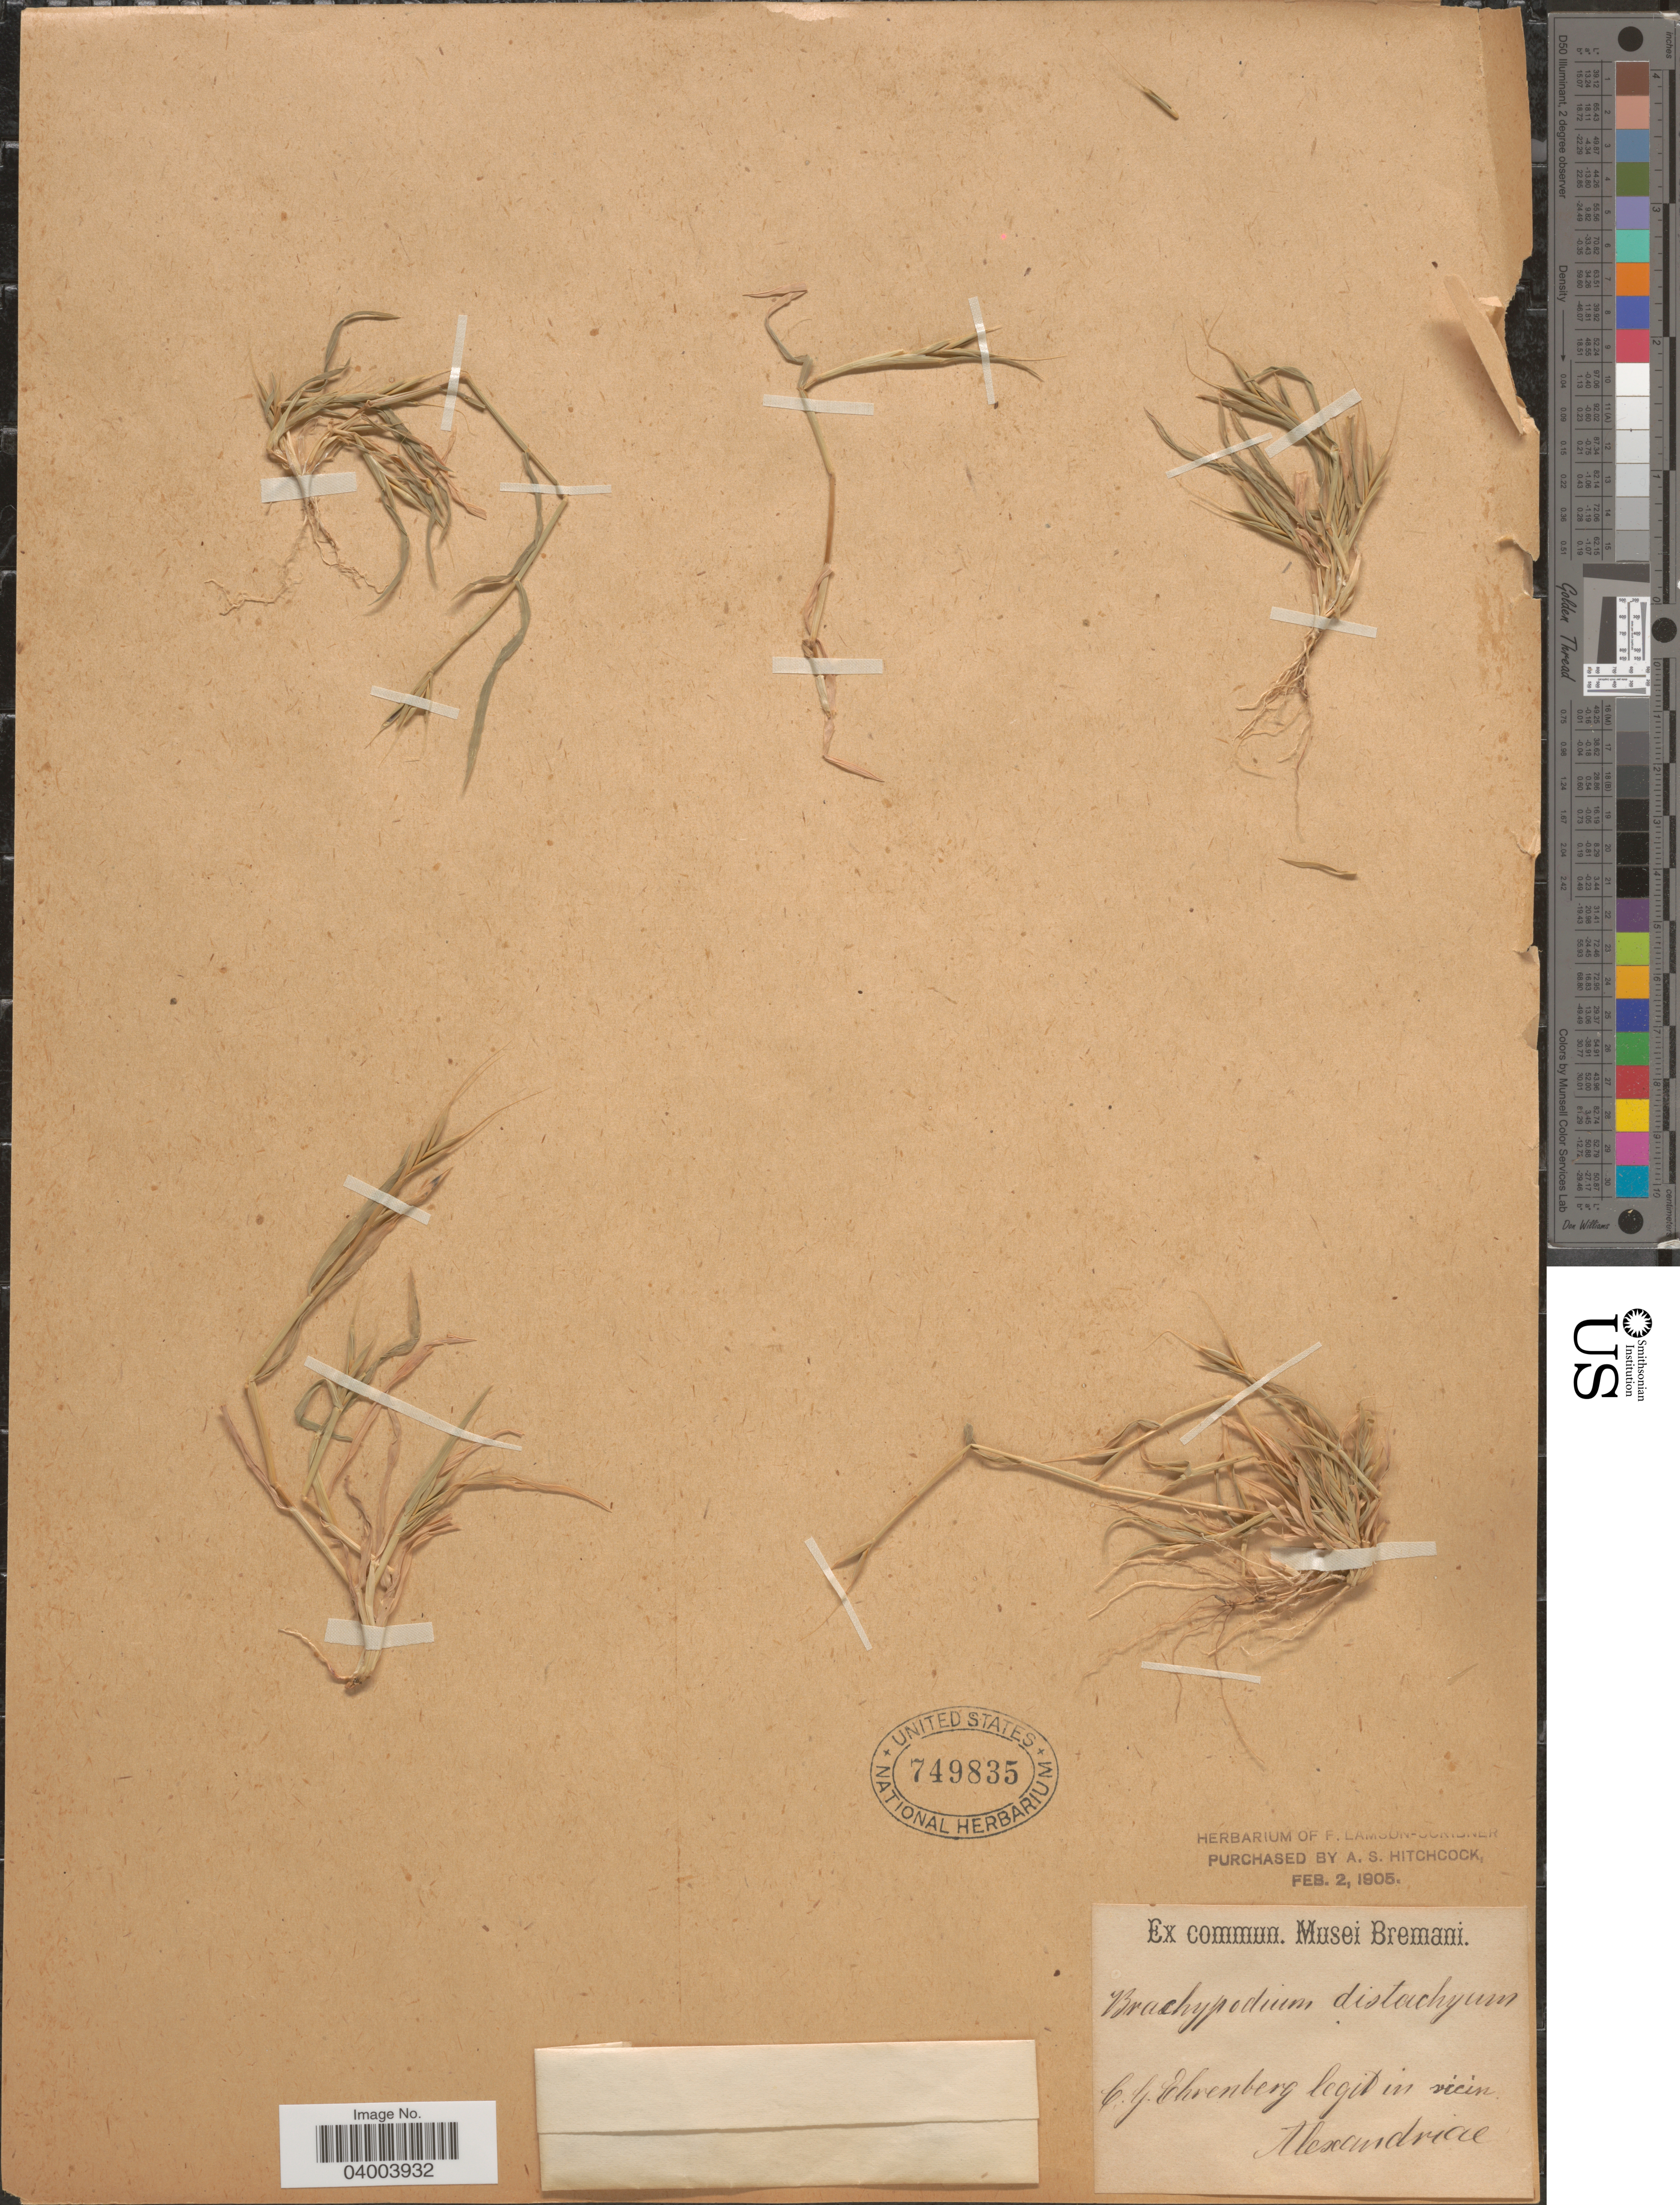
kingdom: Plantae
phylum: Tracheophyta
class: Liliopsida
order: Poales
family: Poaceae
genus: Brachypodium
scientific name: Brachypodium distachyon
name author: (L.) P. Beauv.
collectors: C. Ehrenberg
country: Egypt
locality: In vicin. Alexandriae.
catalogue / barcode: US 749835